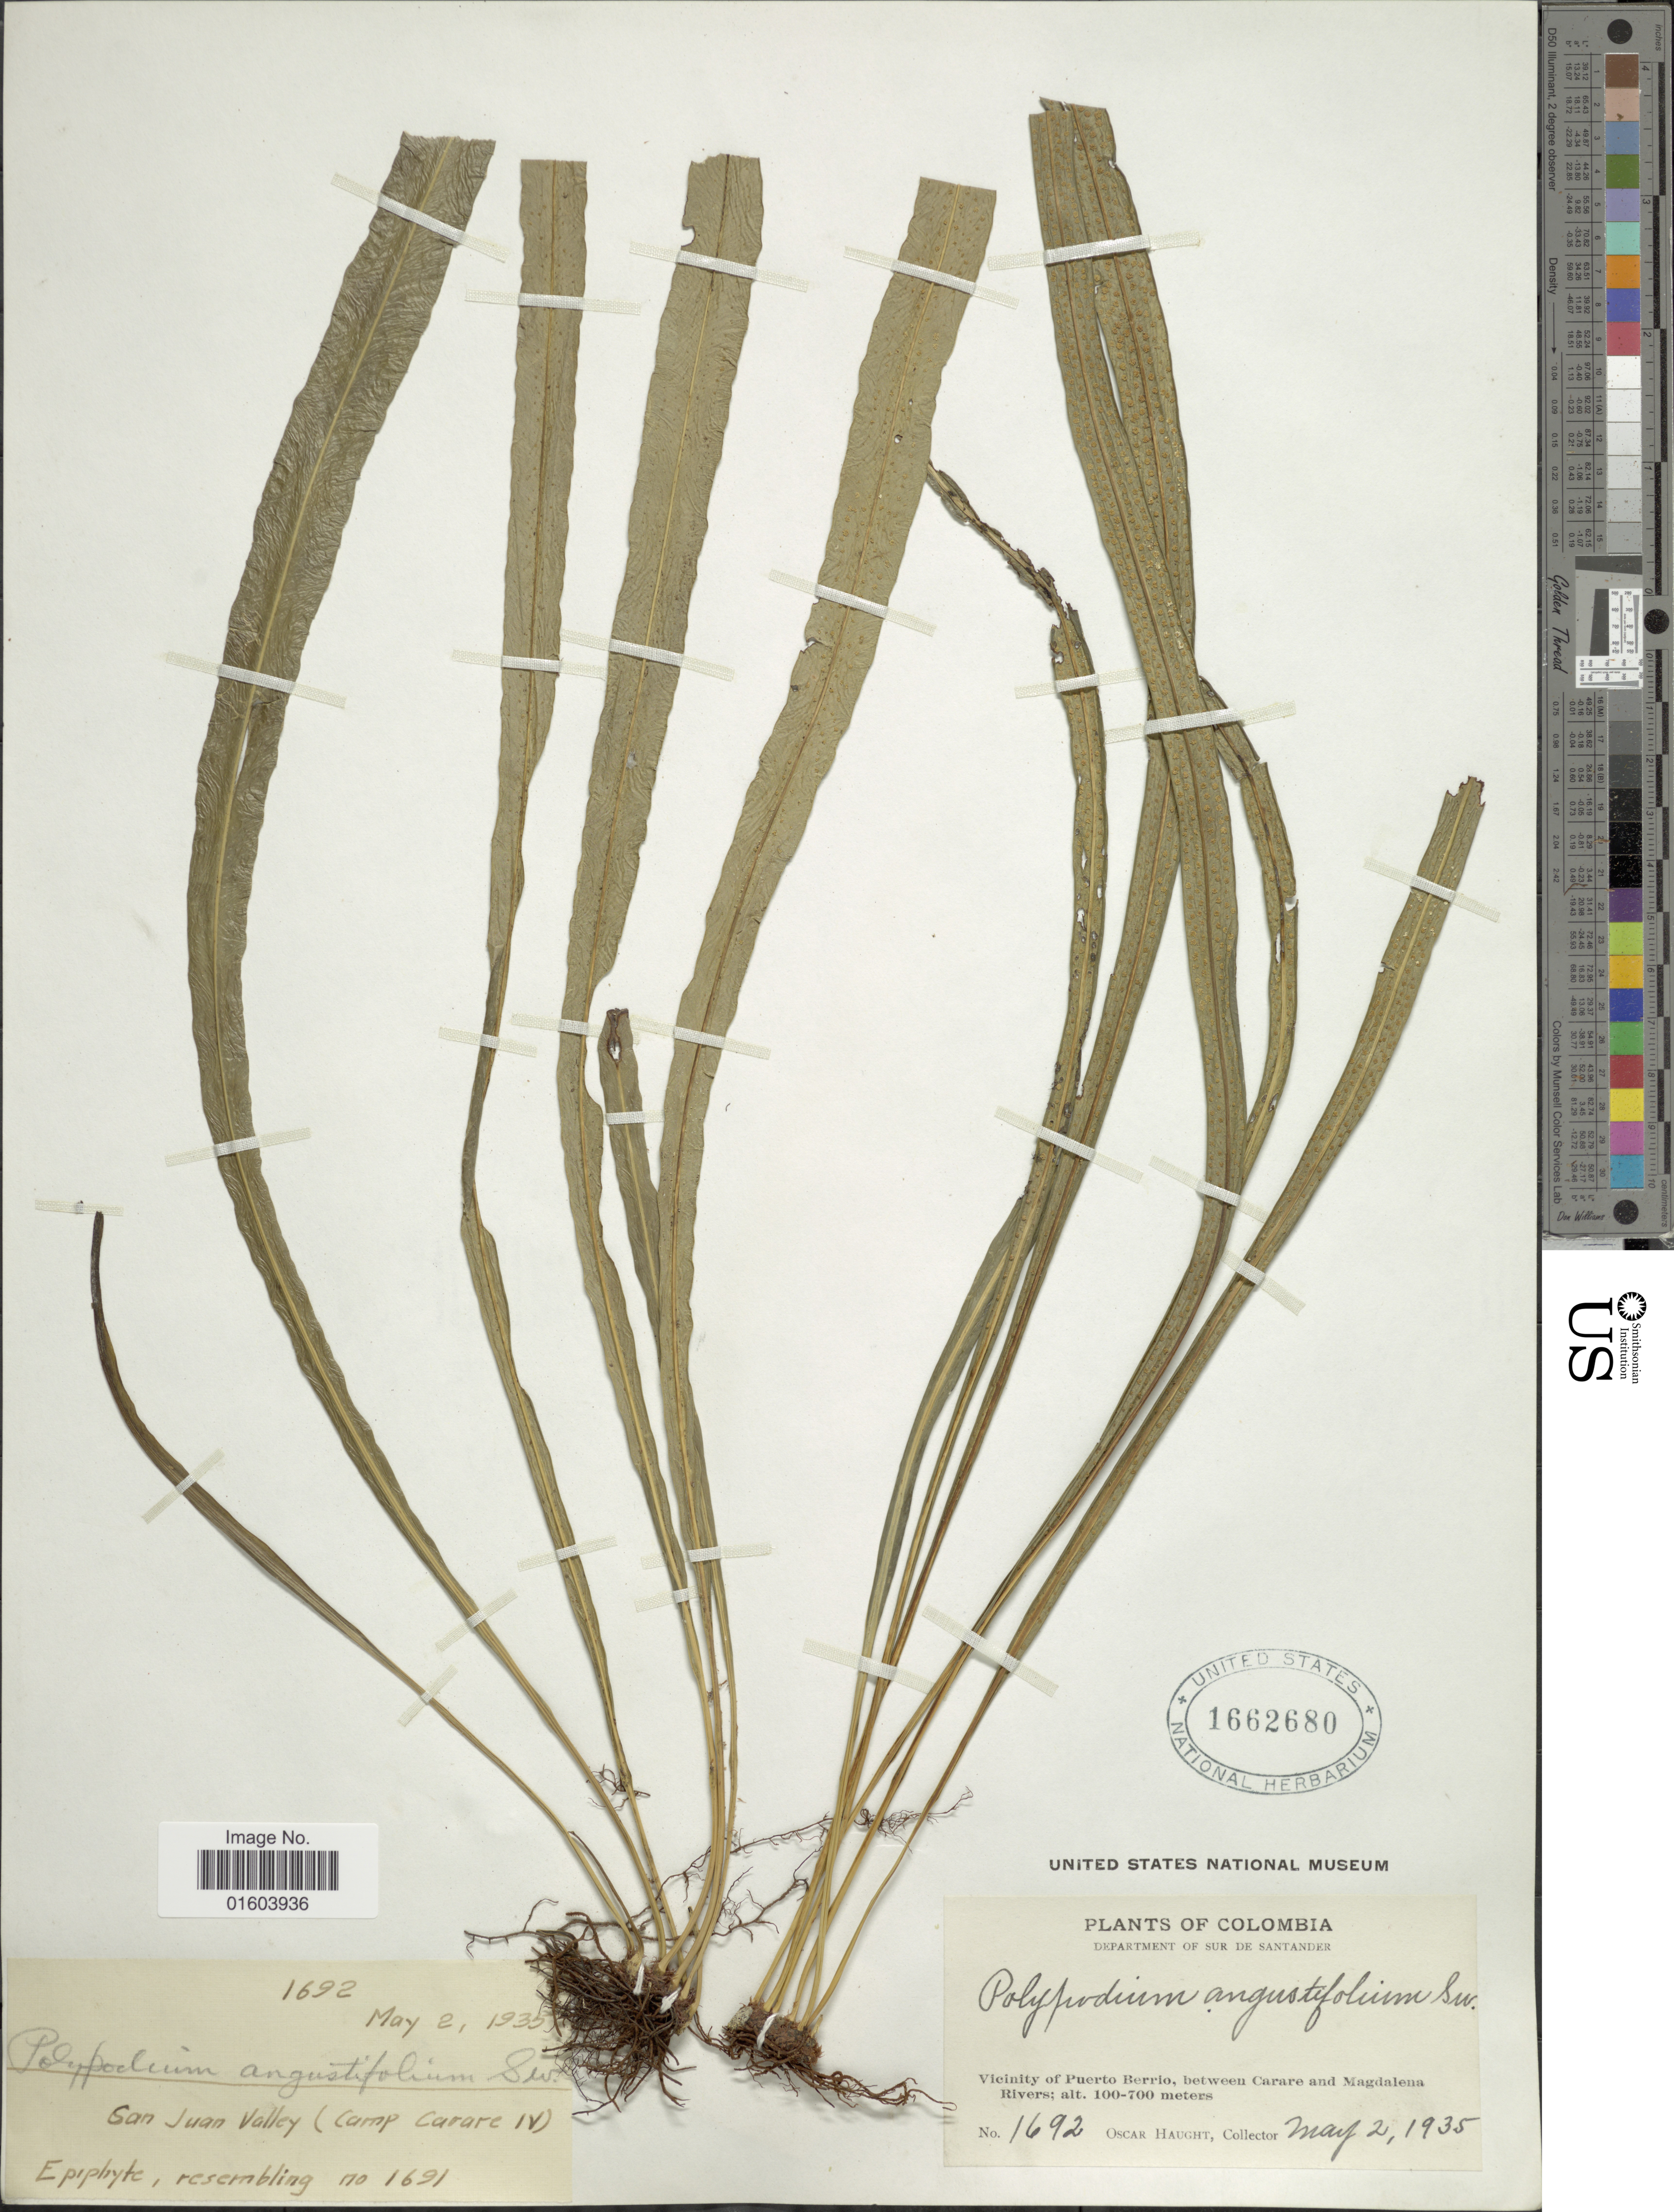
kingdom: Plantae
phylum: Tracheophyta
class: Polypodiopsida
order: Polypodiales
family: Polypodiaceae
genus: Campyloneurum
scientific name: Campyloneurum angustifolium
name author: (Sw.) Fée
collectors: O. Haught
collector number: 1692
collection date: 1935-05-02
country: Colombia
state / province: Santander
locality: Colombia, Vicinity of Peurto Berrio, between Carcare and Magdalena rivers.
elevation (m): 100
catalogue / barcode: US 1662680